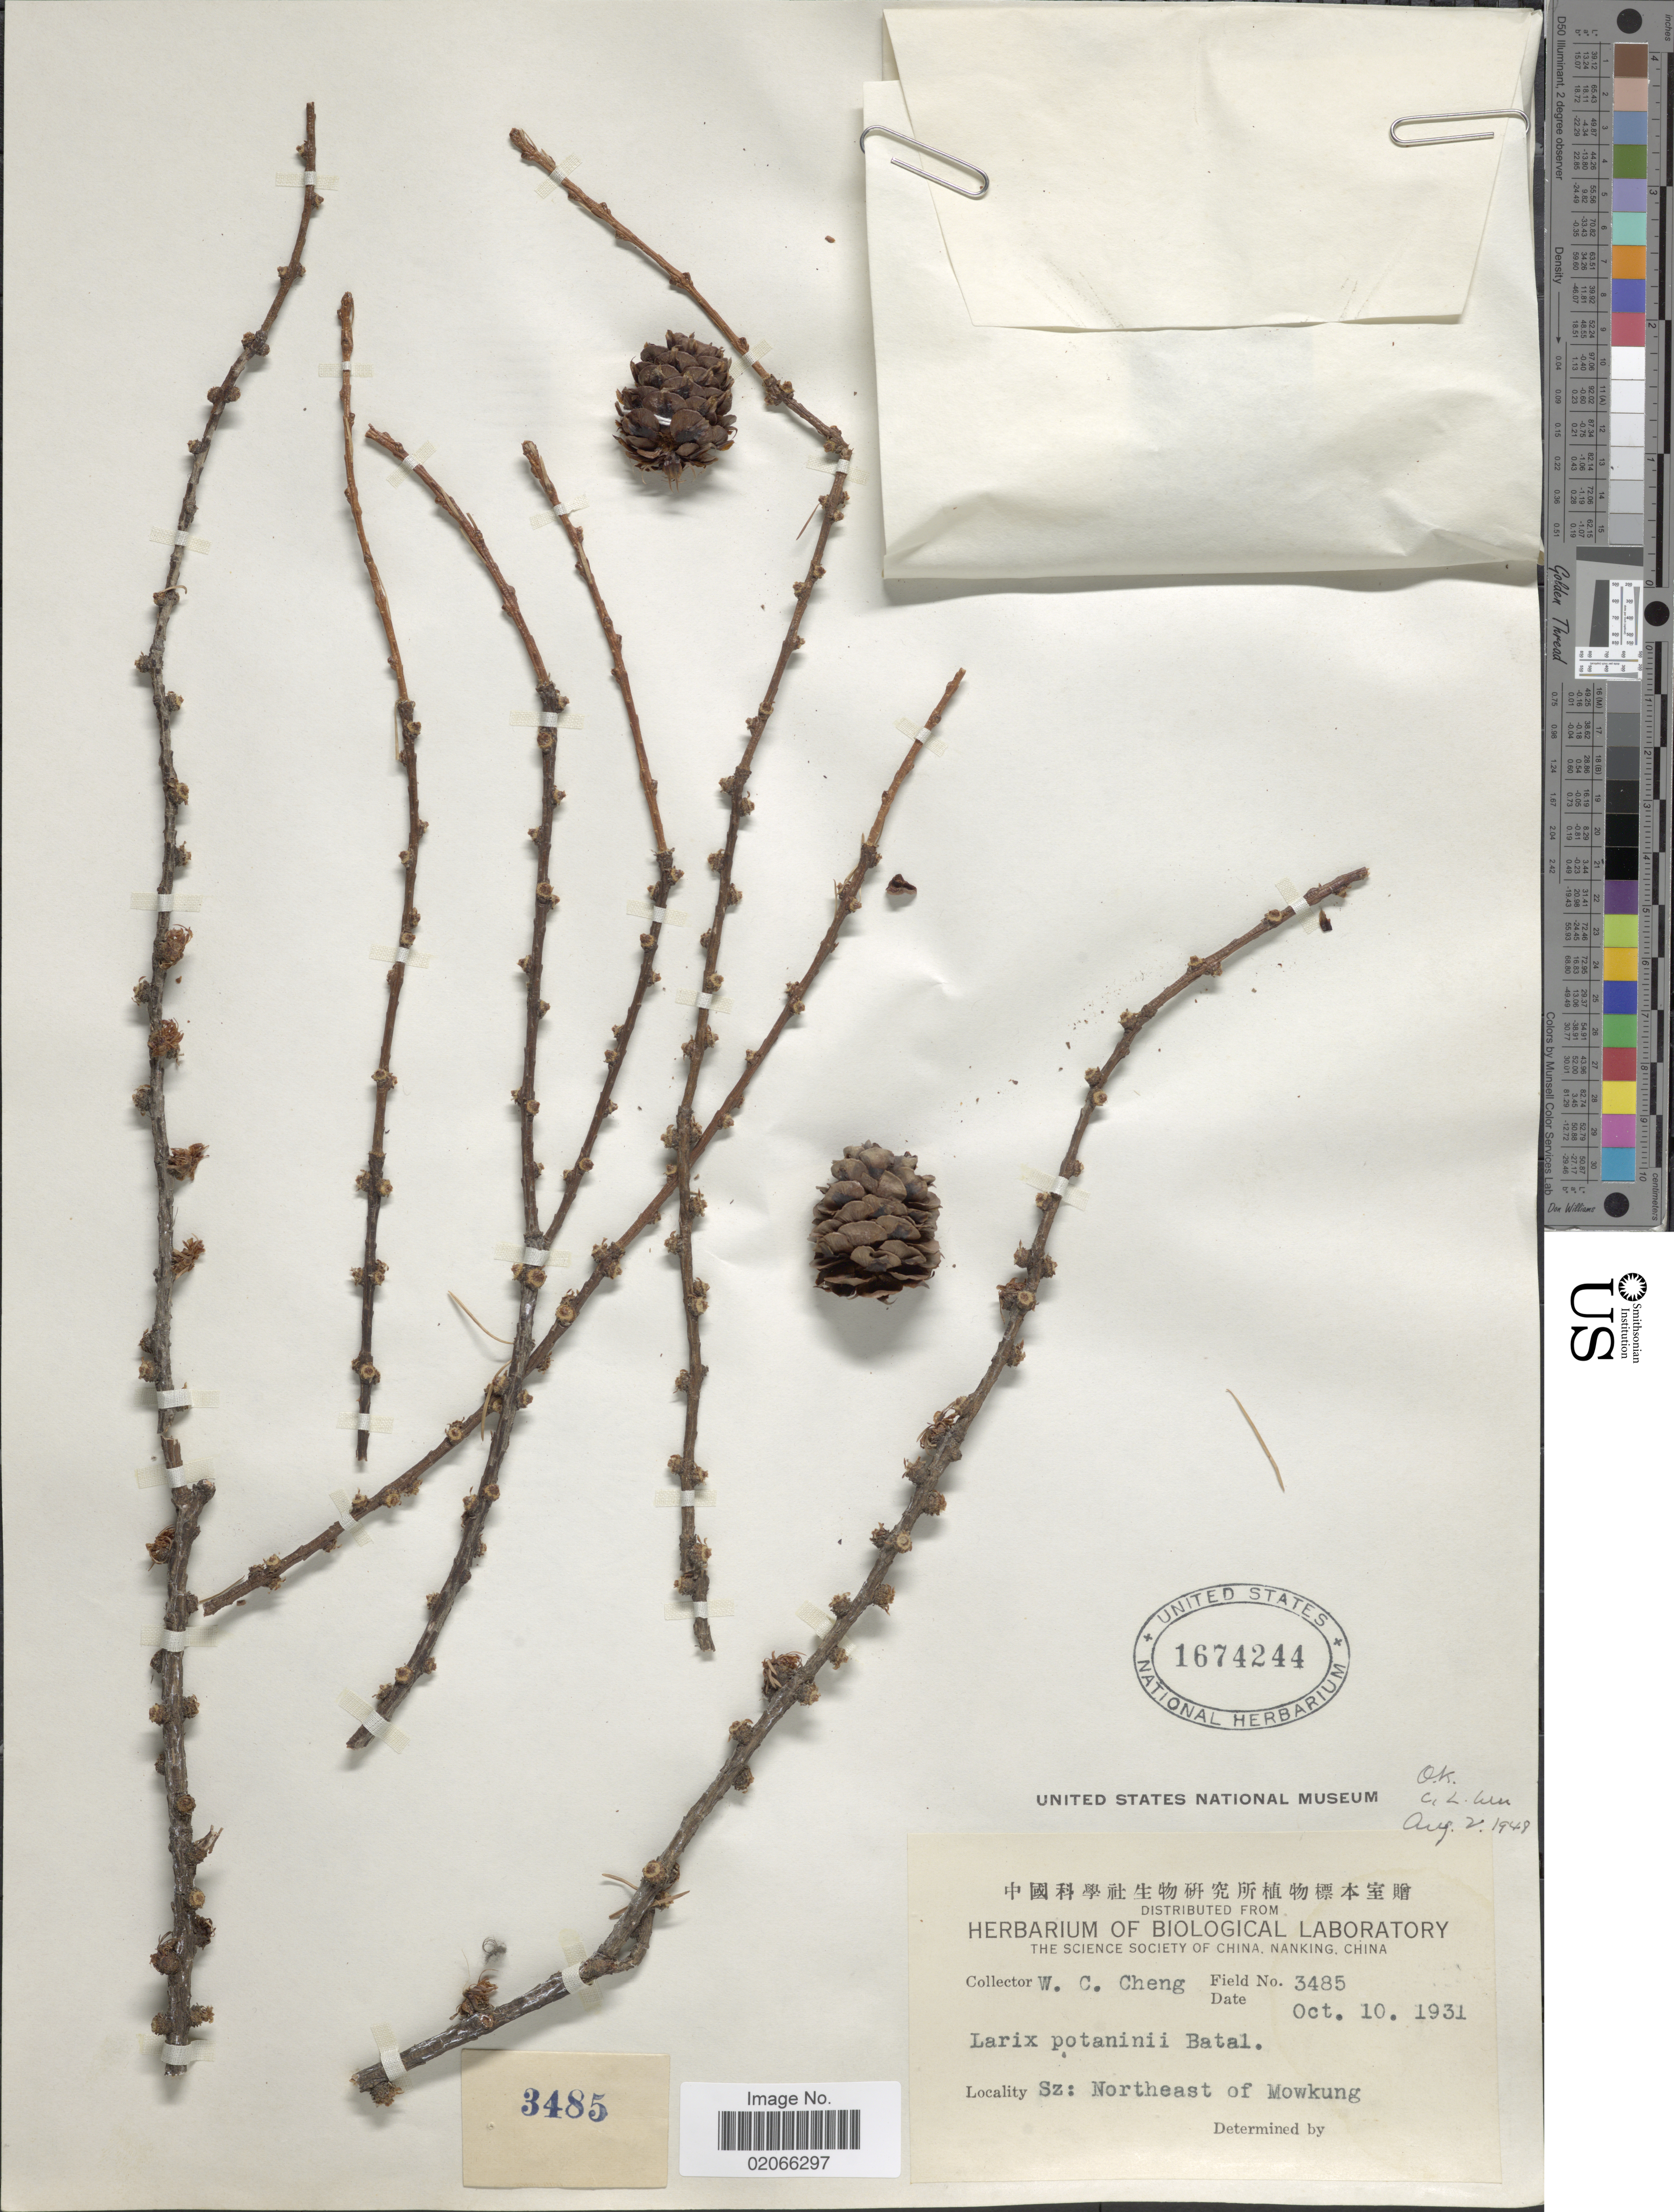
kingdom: Plantae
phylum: Tracheophyta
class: Pinopsida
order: Pinales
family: Pinaceae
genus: Larix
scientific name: Larix potaninii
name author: Batalin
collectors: W. C. Cheng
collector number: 3485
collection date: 1931-10-10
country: China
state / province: Sichuan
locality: Sz: Northeast of Mowkung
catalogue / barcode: US 1674244